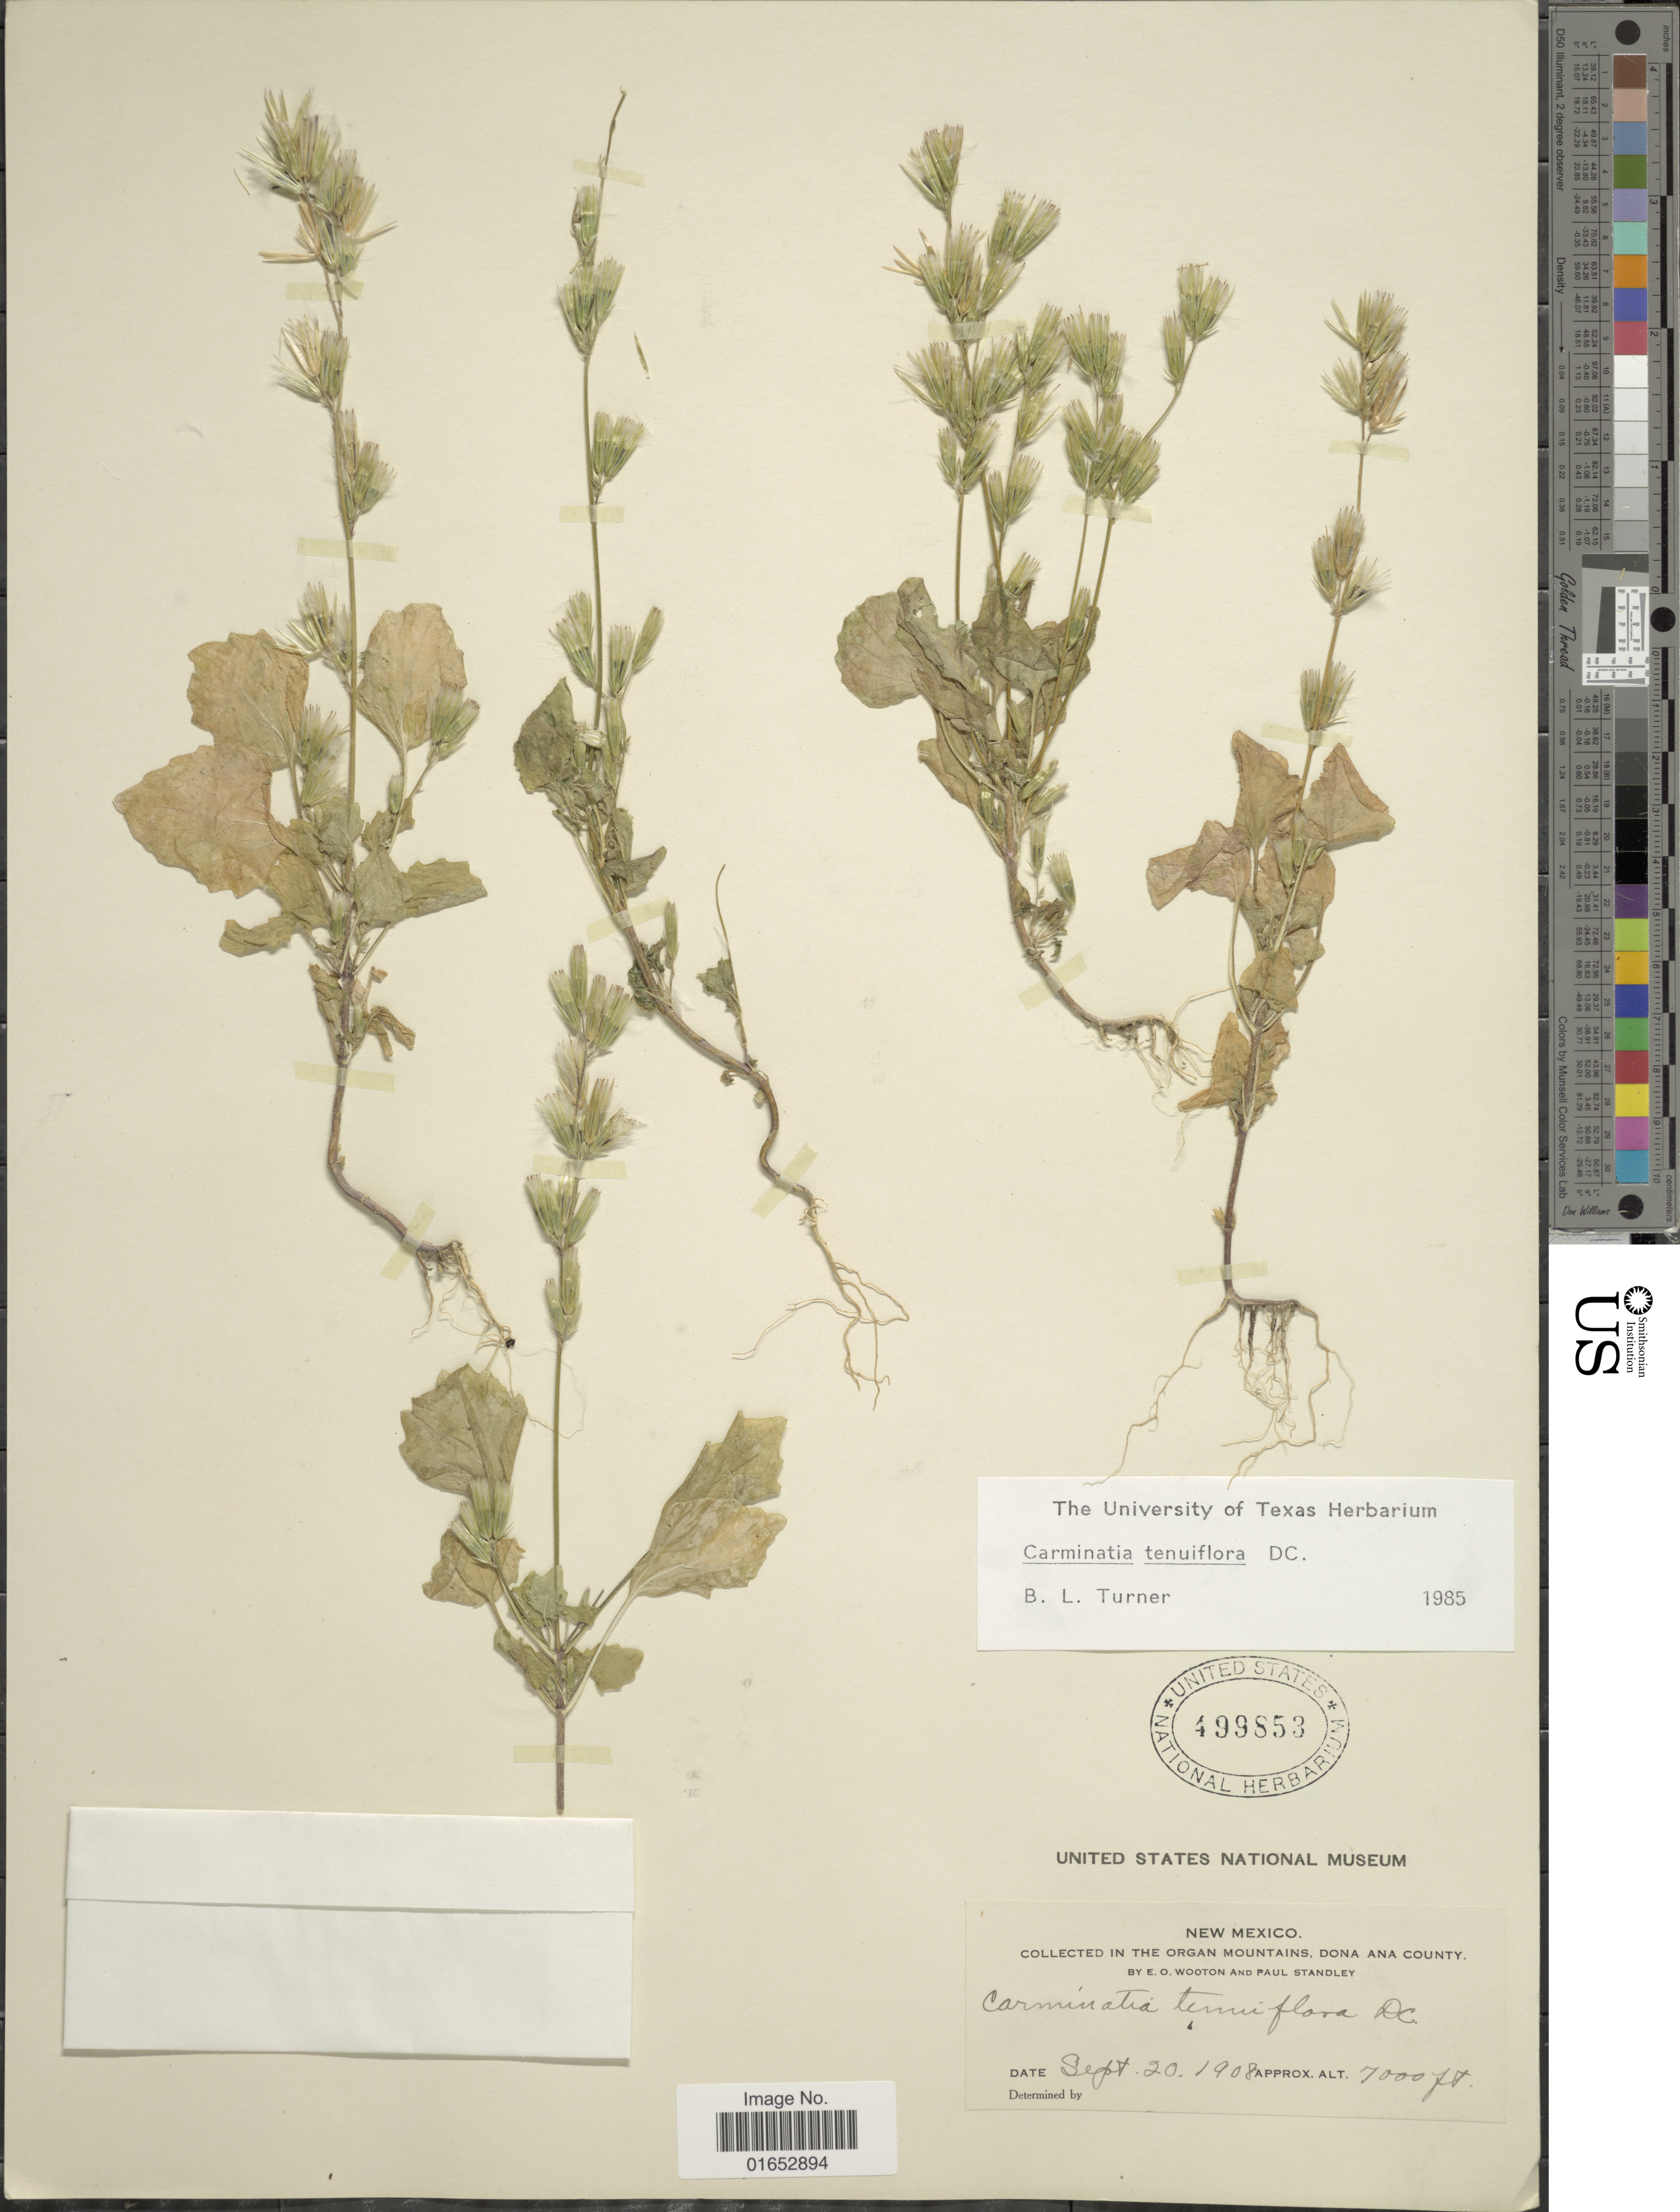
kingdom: Plantae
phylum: Tracheophyta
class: Magnoliopsida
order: Asterales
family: Asteraceae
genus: Carminatia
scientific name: Carminatia tenuiflora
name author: DC.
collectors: E. O. Wooton & P. C. Standley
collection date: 1908-09-20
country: United States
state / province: New Mexico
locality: In the Organ Mountains, Dona Ana County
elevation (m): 2134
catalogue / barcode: US 499853